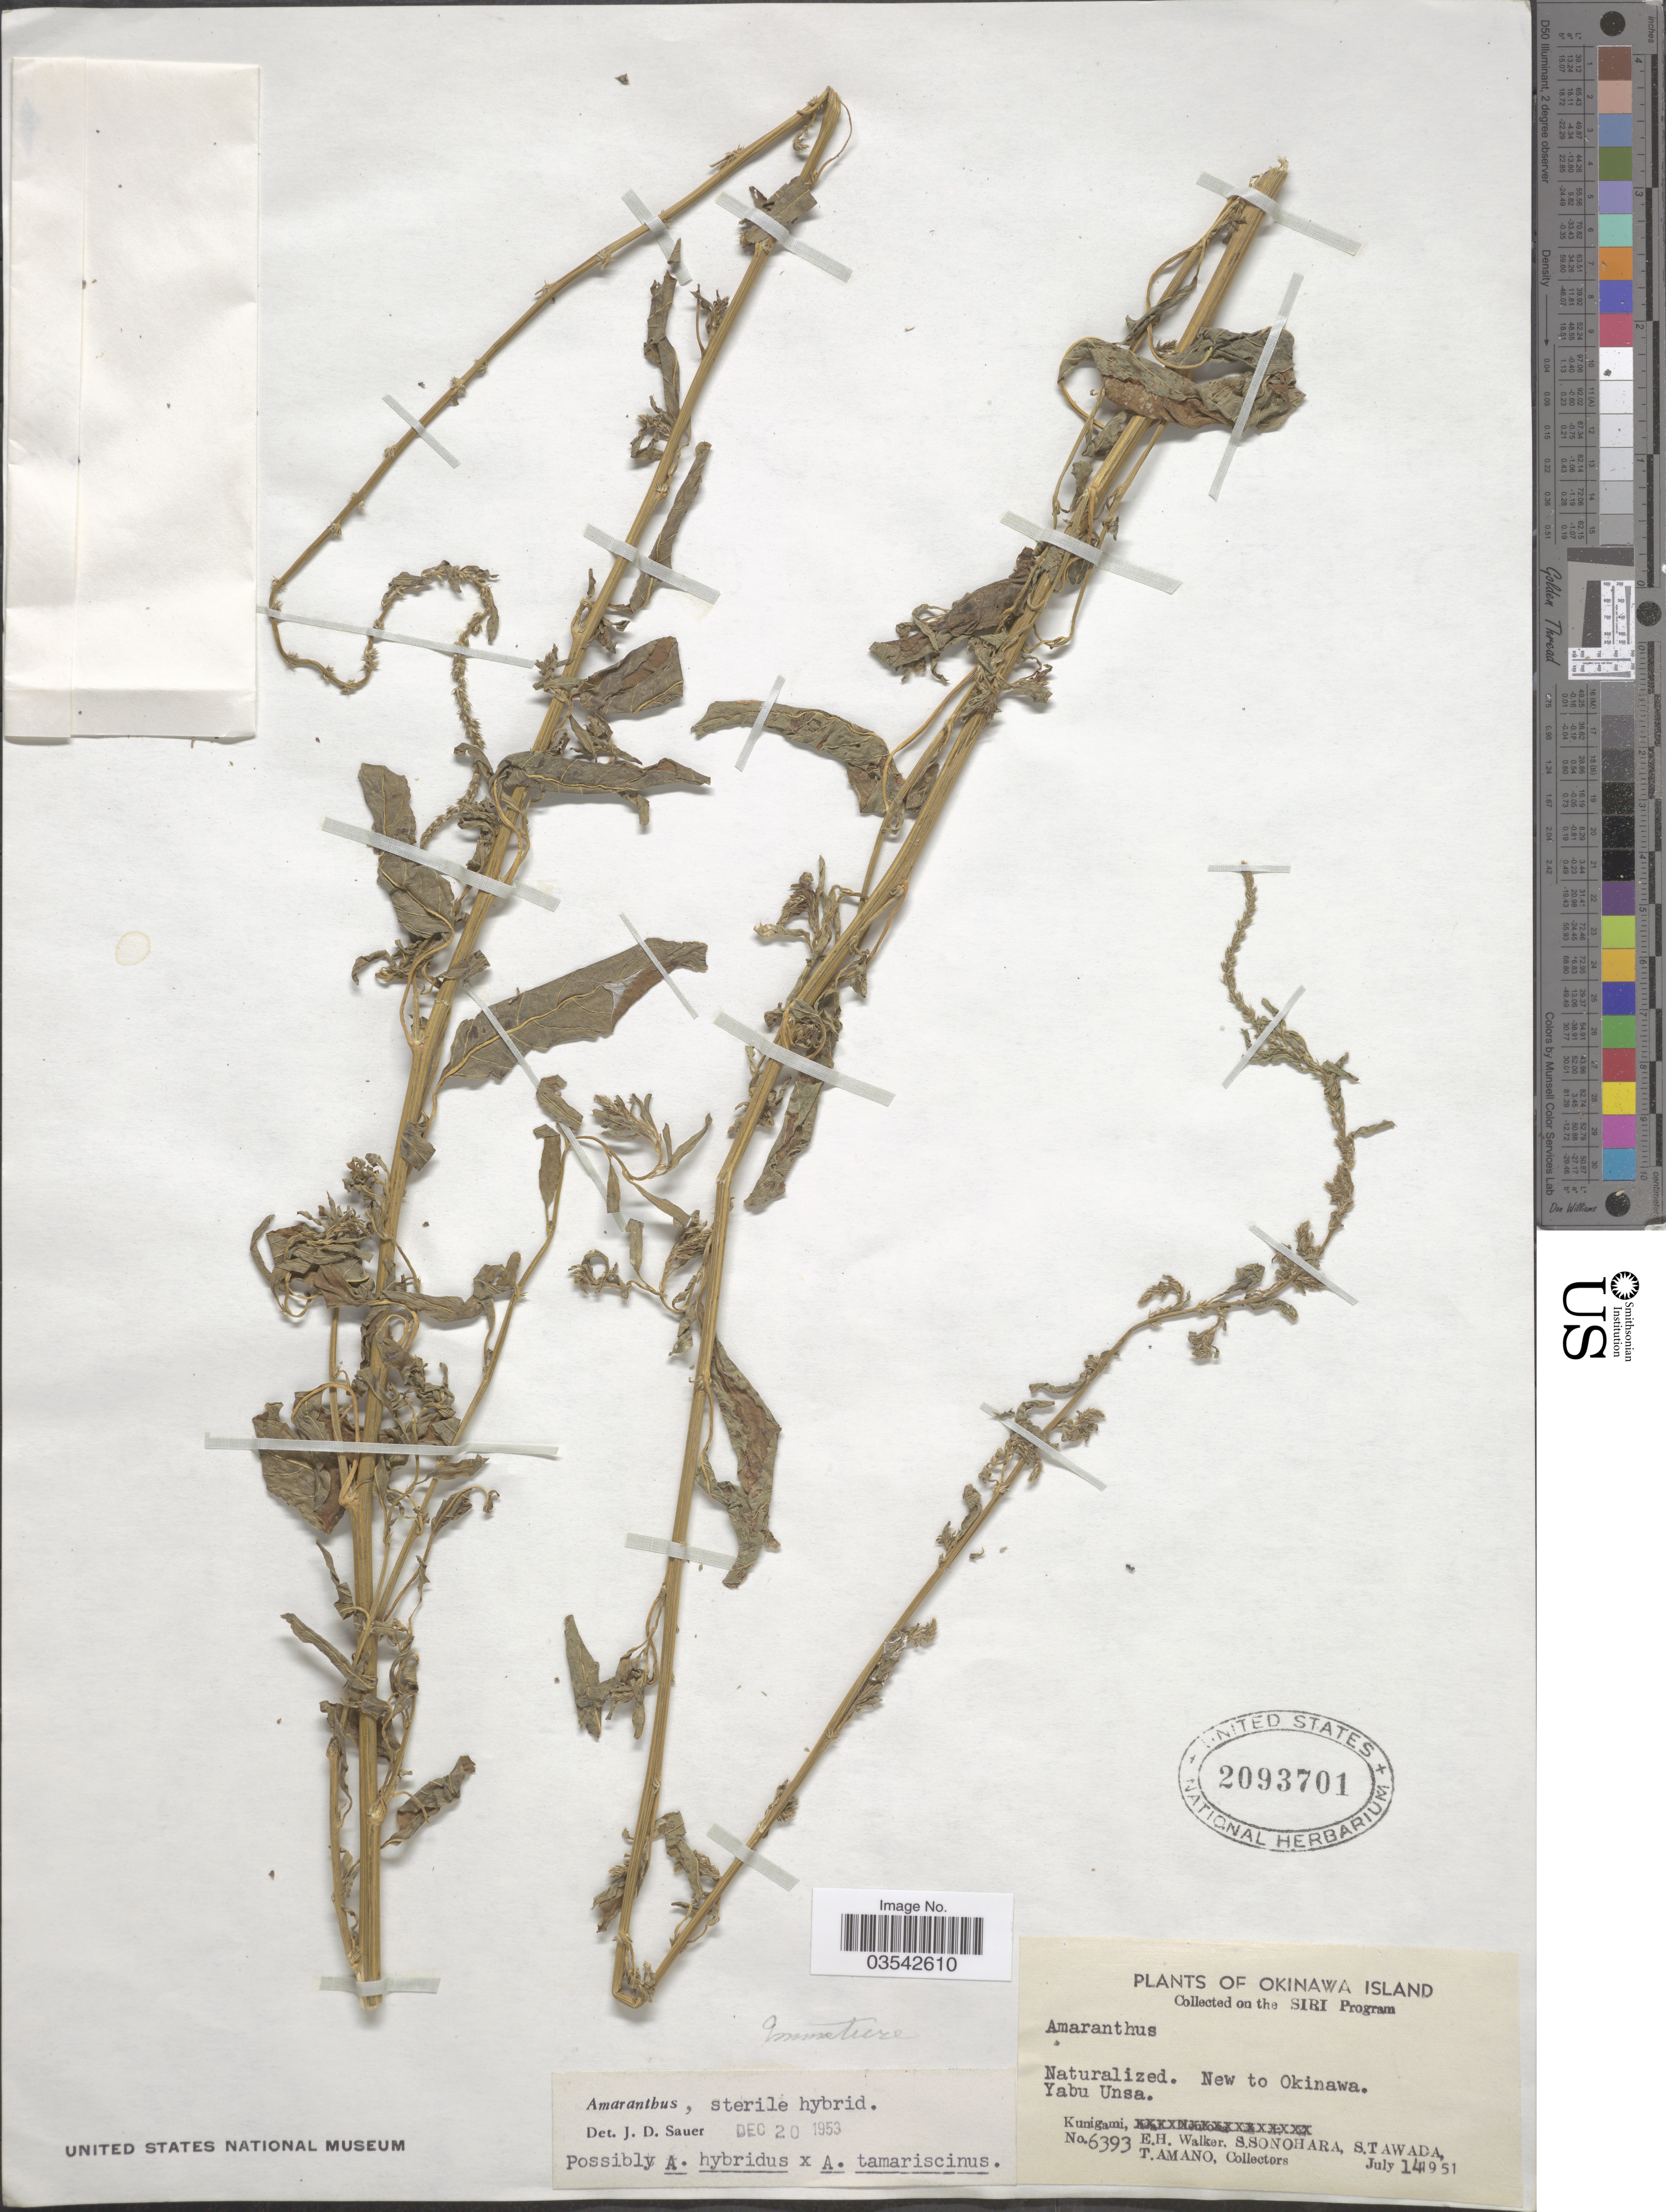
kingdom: Plantae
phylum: Tracheophyta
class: Magnoliopsida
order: Caryophyllales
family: Amaranthaceae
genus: Amaranthus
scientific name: Amaranthus sp.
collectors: E. H. Walker, S. Sonohara & S. Tawada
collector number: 6393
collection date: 1951-07-14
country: Japan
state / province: Okinawa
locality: Okinawa Island. Yabu Unsa. Kunigami.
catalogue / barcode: US 2093701